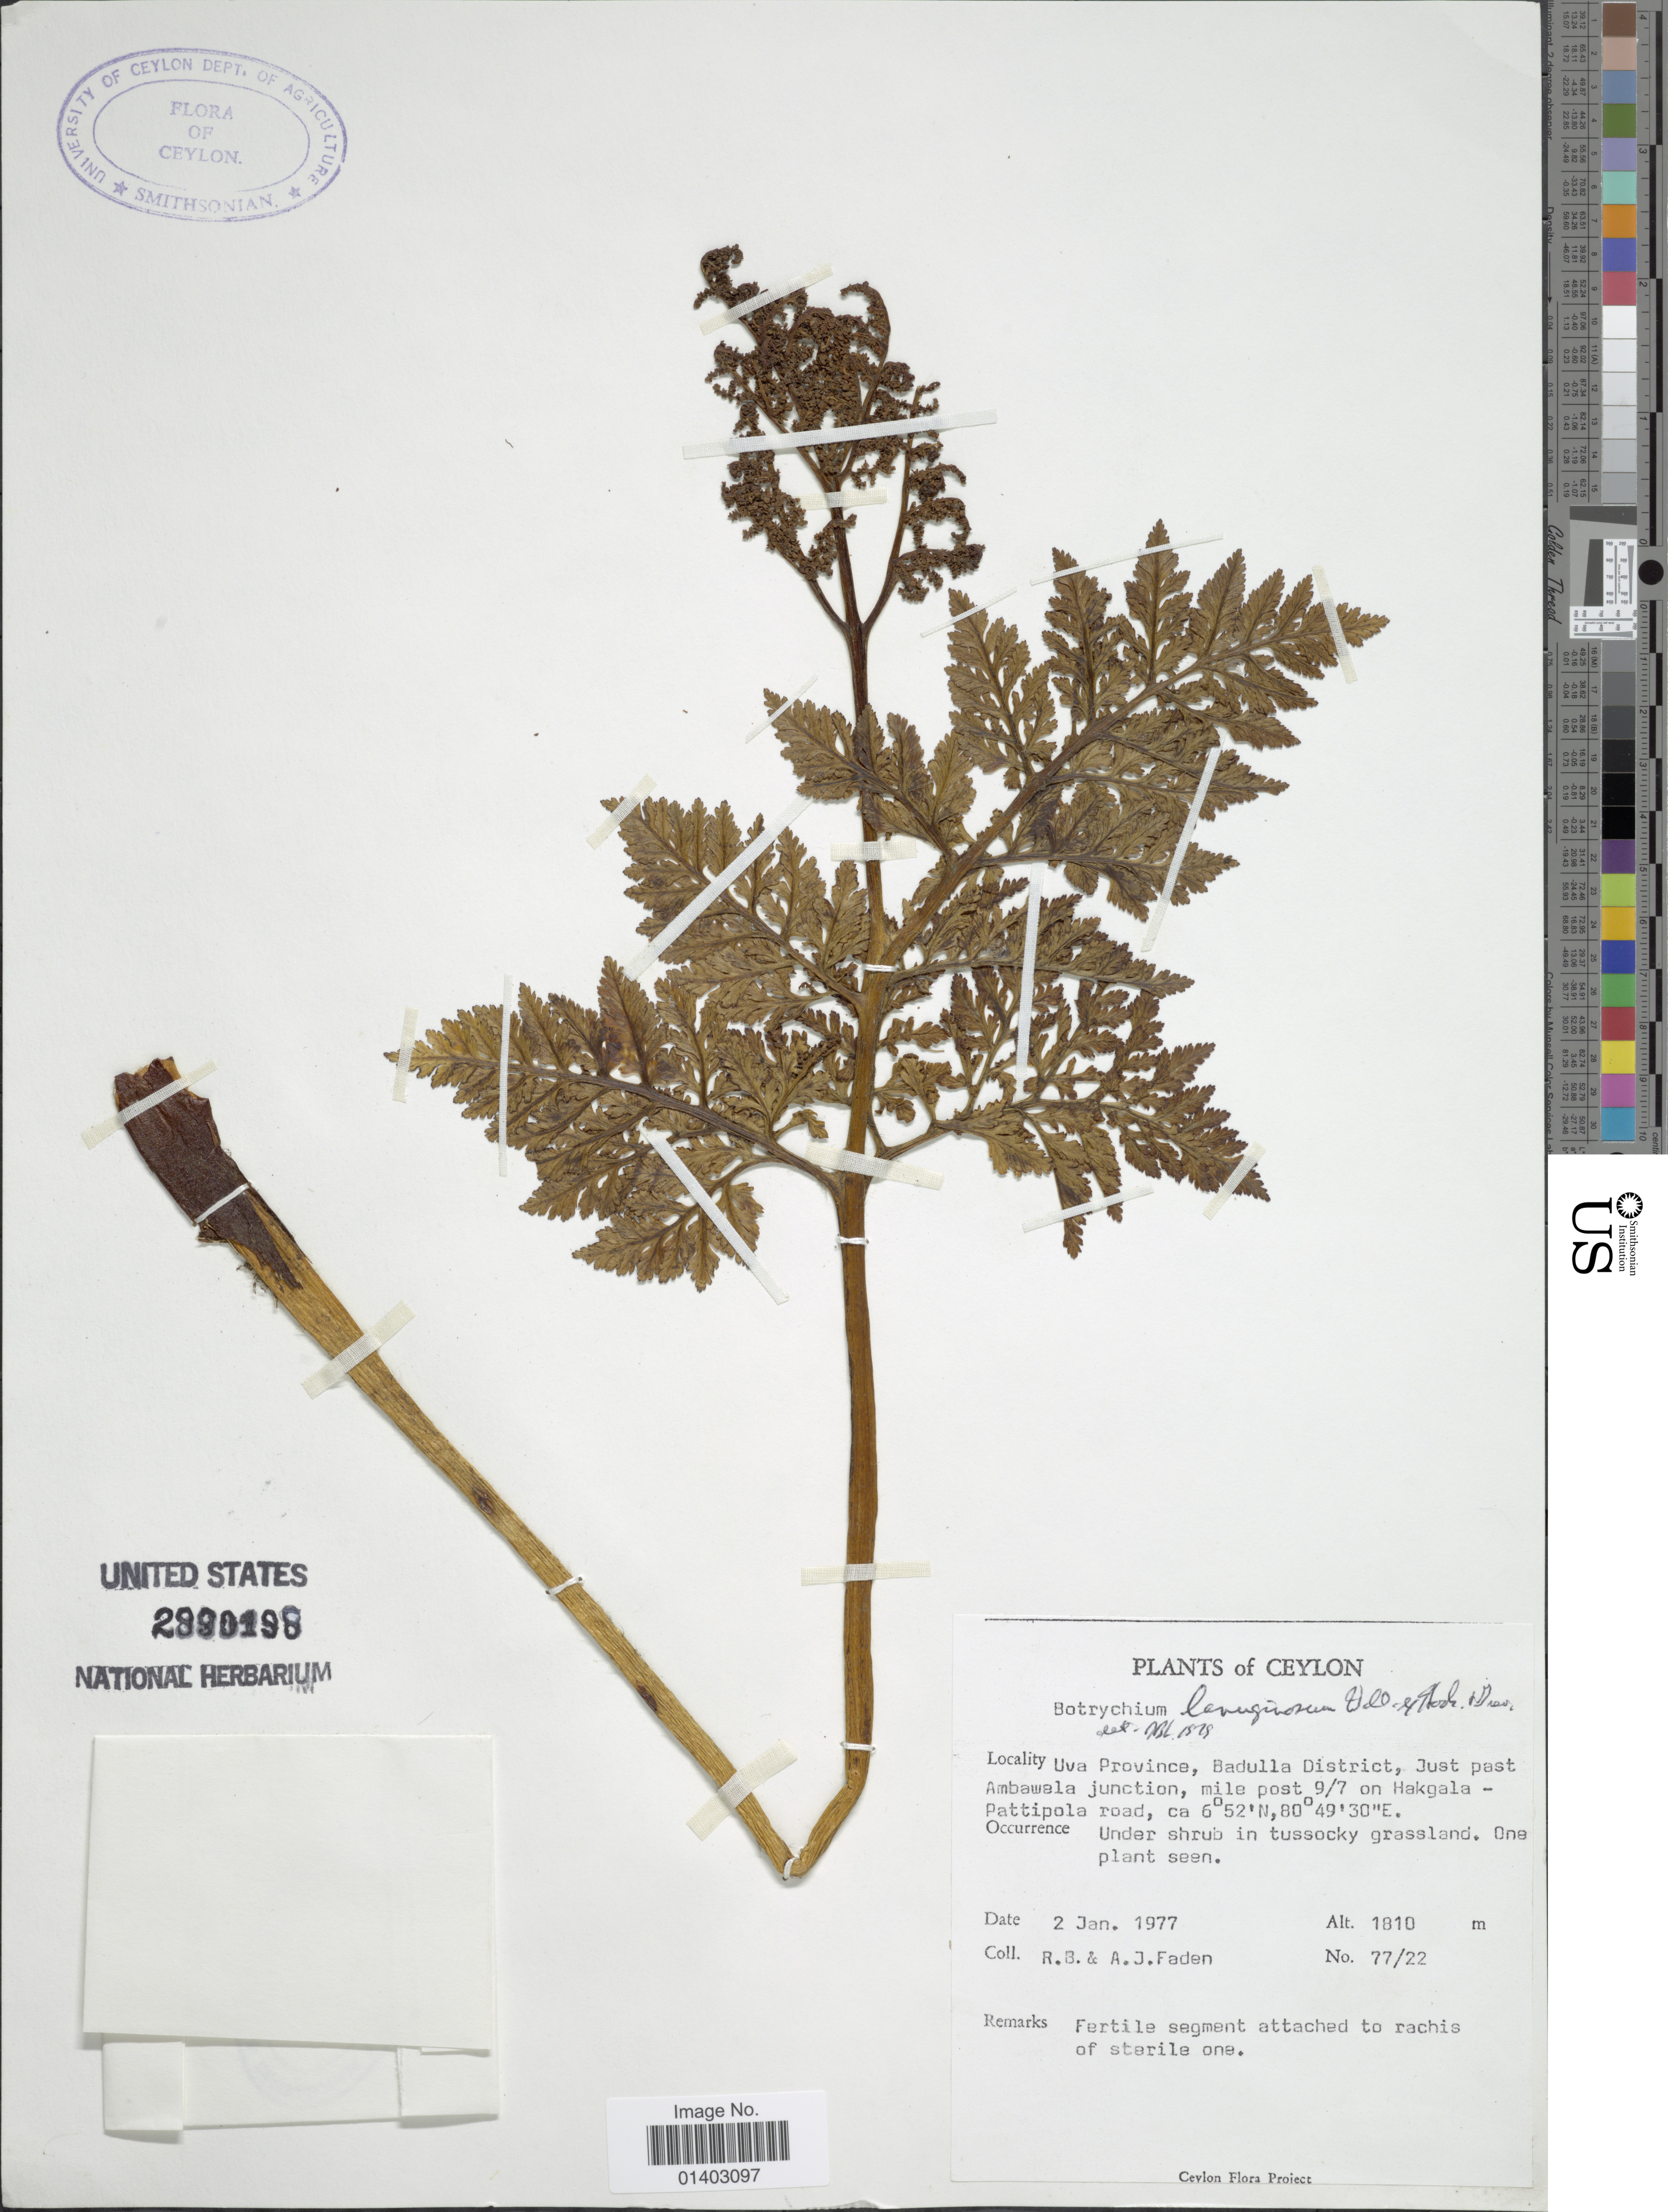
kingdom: Plantae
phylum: Tracheophyta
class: Polypodiopsida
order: Ophioglossales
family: Ophioglossaceae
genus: Botrychium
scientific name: Botrychium lanuginosum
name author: Wall. ex Hook. & Grev.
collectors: R. B. Faden & A. J. Faden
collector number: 77/22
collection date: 1977-01-02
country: Sri Lanka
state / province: Uva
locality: Ceylon, Badulla District, Just past Ambawala junction, mile post 9/7 on Hakgala-Pattipola road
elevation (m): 1810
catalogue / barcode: US 2890198